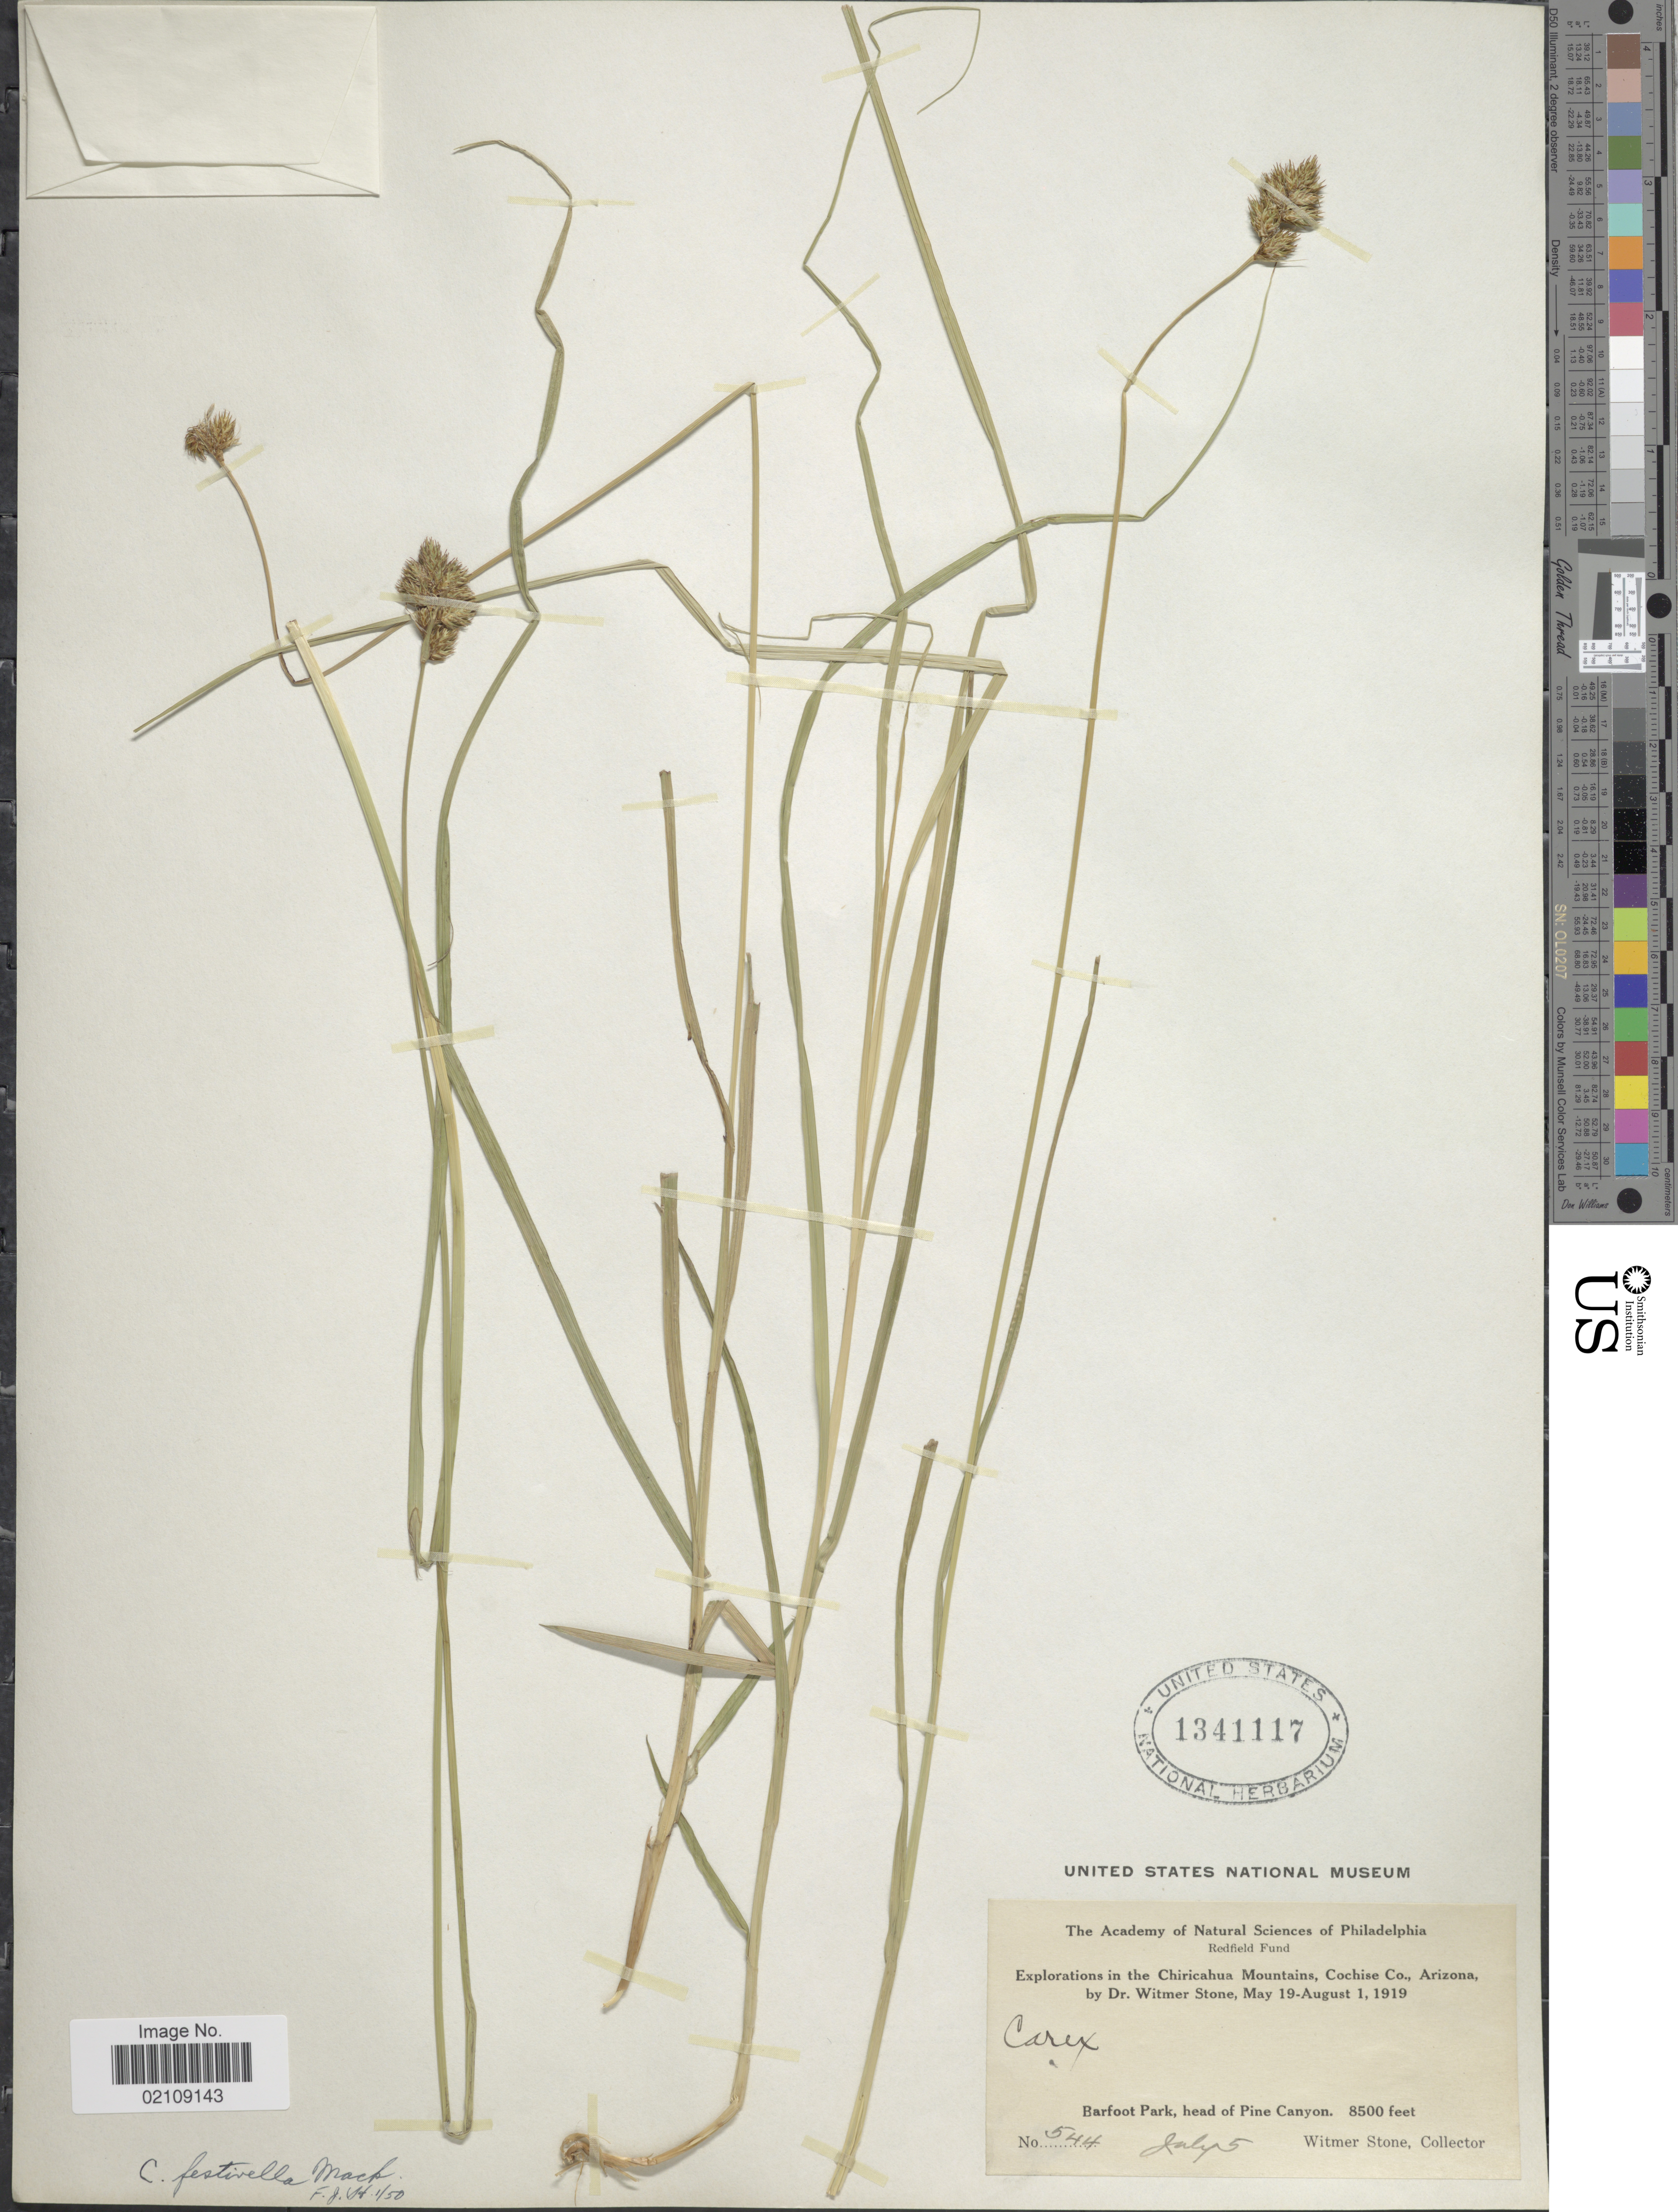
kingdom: Plantae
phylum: Tracheophyta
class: Liliopsida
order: Poales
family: Cyperaceae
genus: Carex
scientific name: Carex microptera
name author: Mack.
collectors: W. Stone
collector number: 544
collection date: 1919-07-05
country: United States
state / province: Arizona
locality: Chiricahua Mountains, Cochise Co. Barfoot Park, head of Pine Canyon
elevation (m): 2591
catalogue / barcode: US 1341117